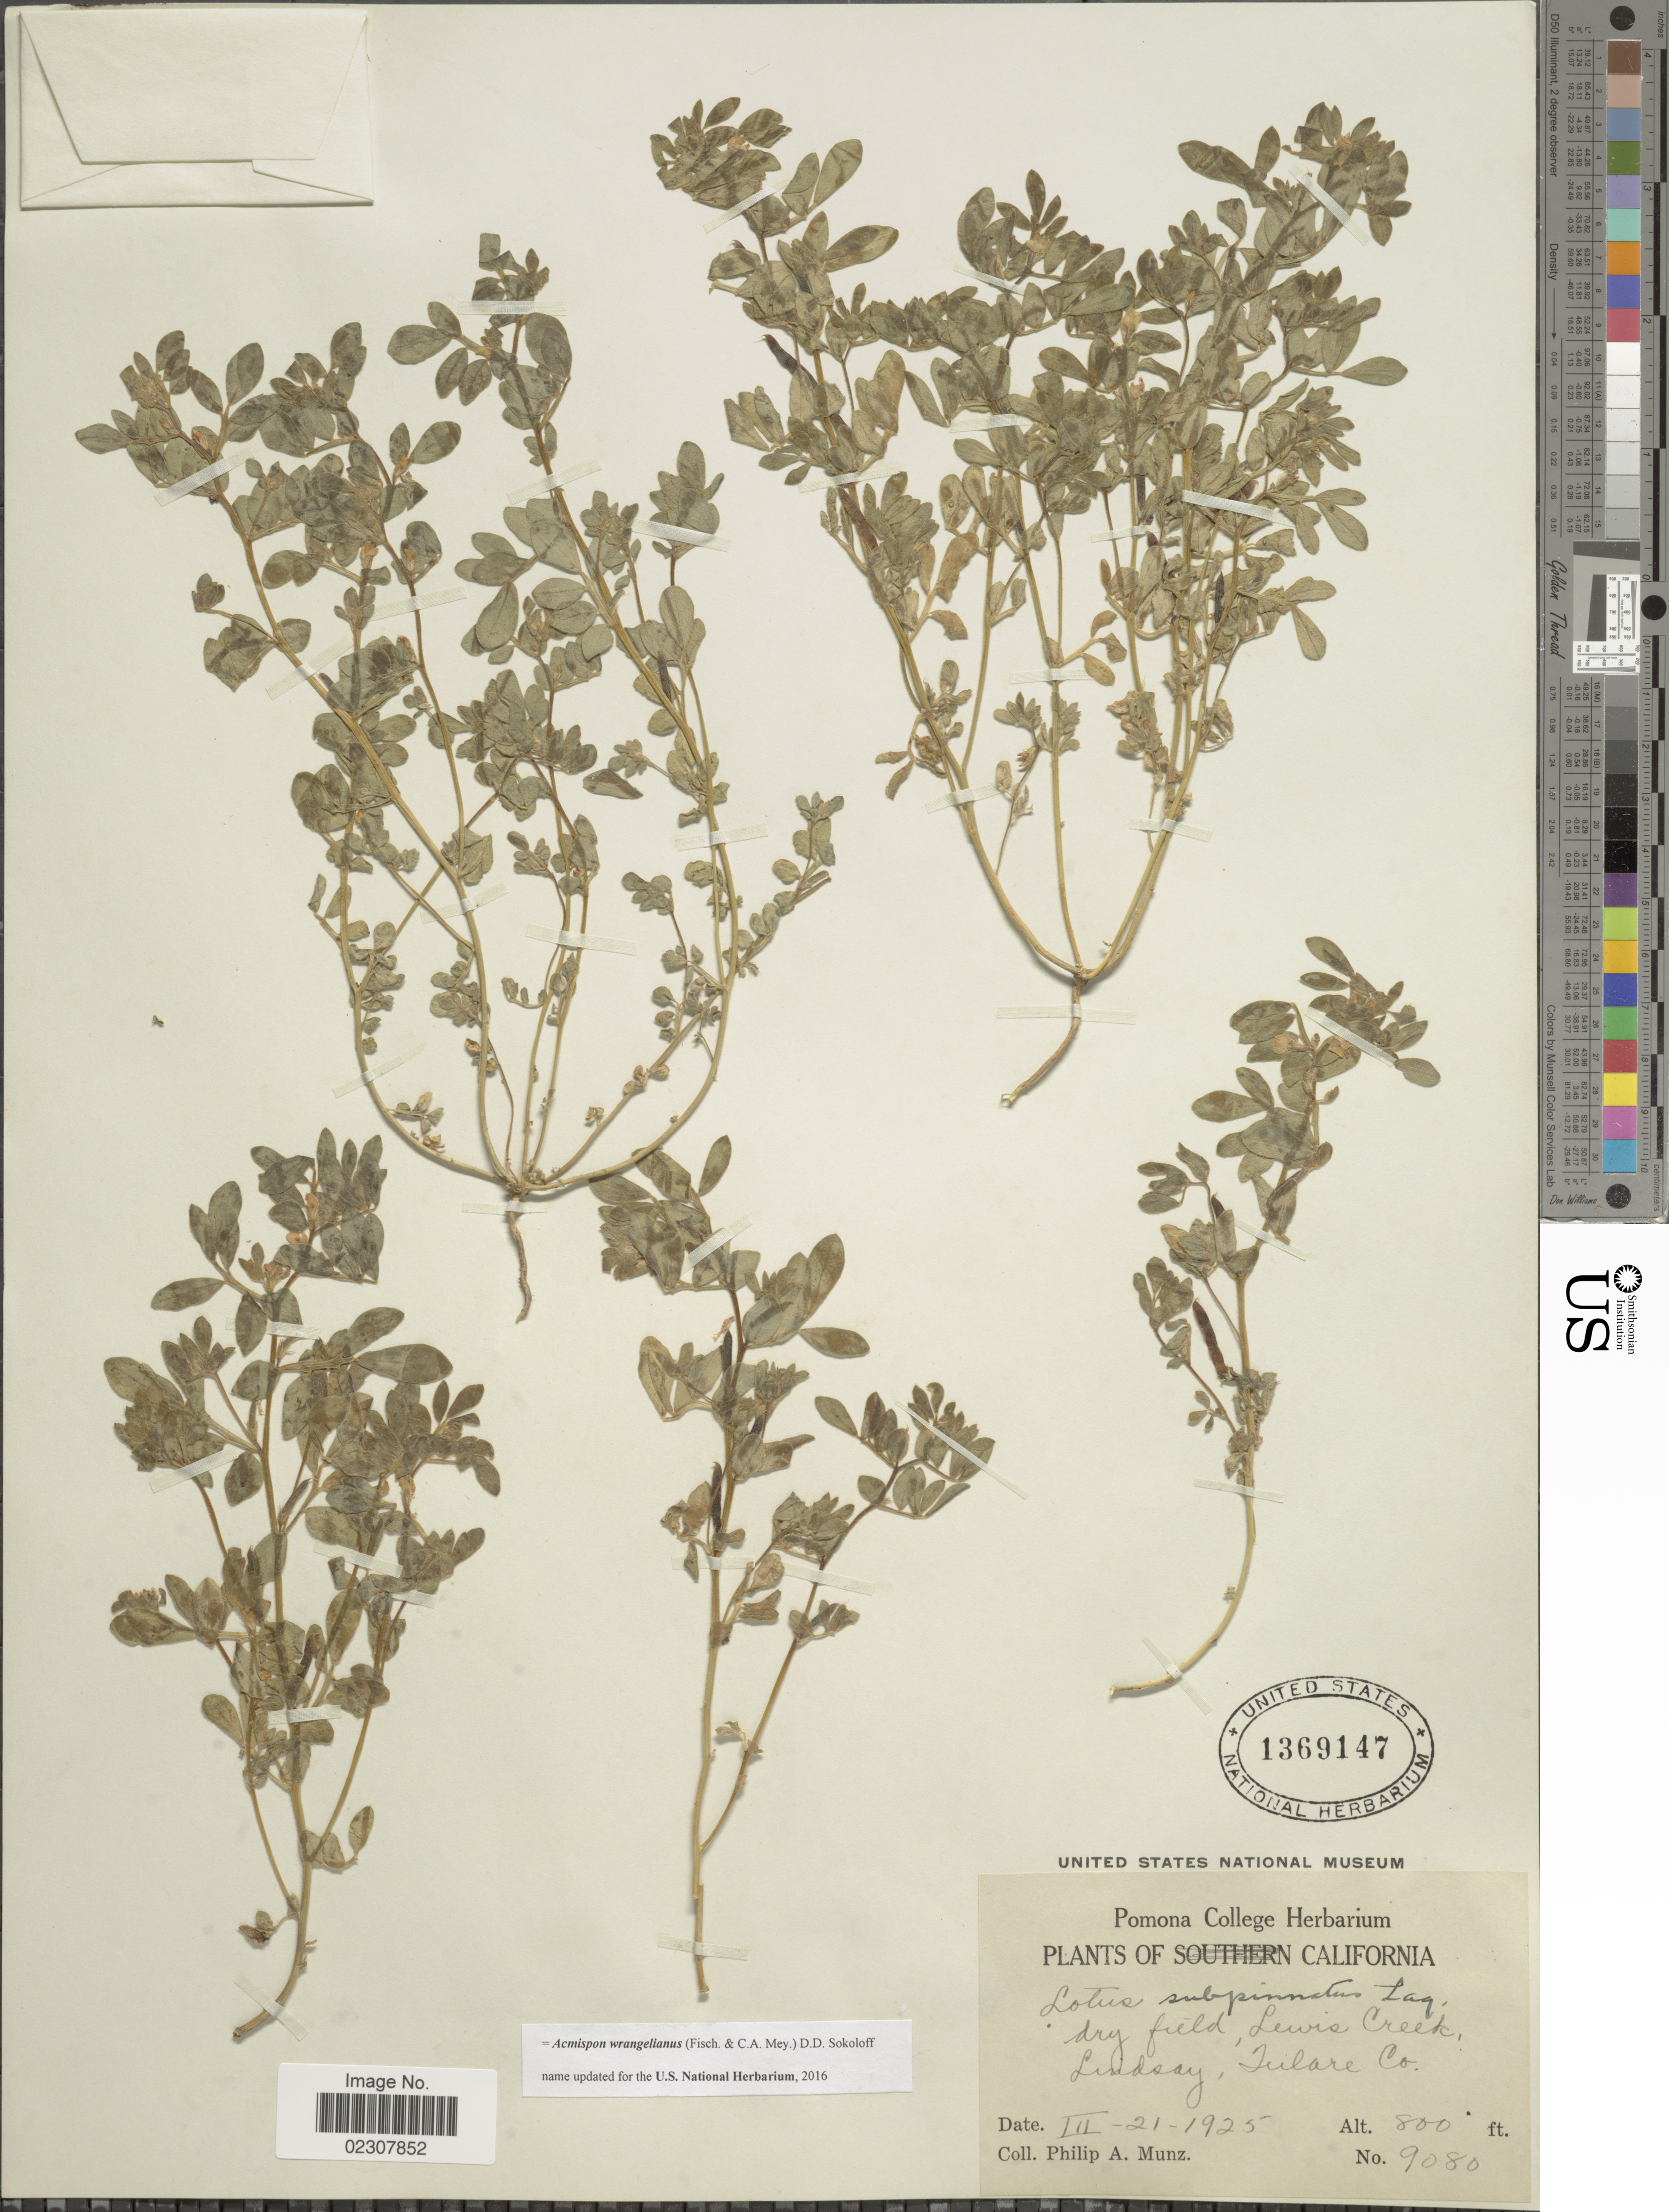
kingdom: Plantae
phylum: Tracheophyta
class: Magnoliopsida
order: Fabales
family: Fabaceae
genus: Acmispon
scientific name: Acmispon wrangelianus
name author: (Fisch. & C.A. Mey.) D.D. Sokoloff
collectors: P. A. Munz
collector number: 9080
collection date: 1925-03-21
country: United States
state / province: California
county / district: Tulare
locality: Southern California, dry field, Lewis Creek, Lindsay, Tulare Co.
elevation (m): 244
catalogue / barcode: US 1369147